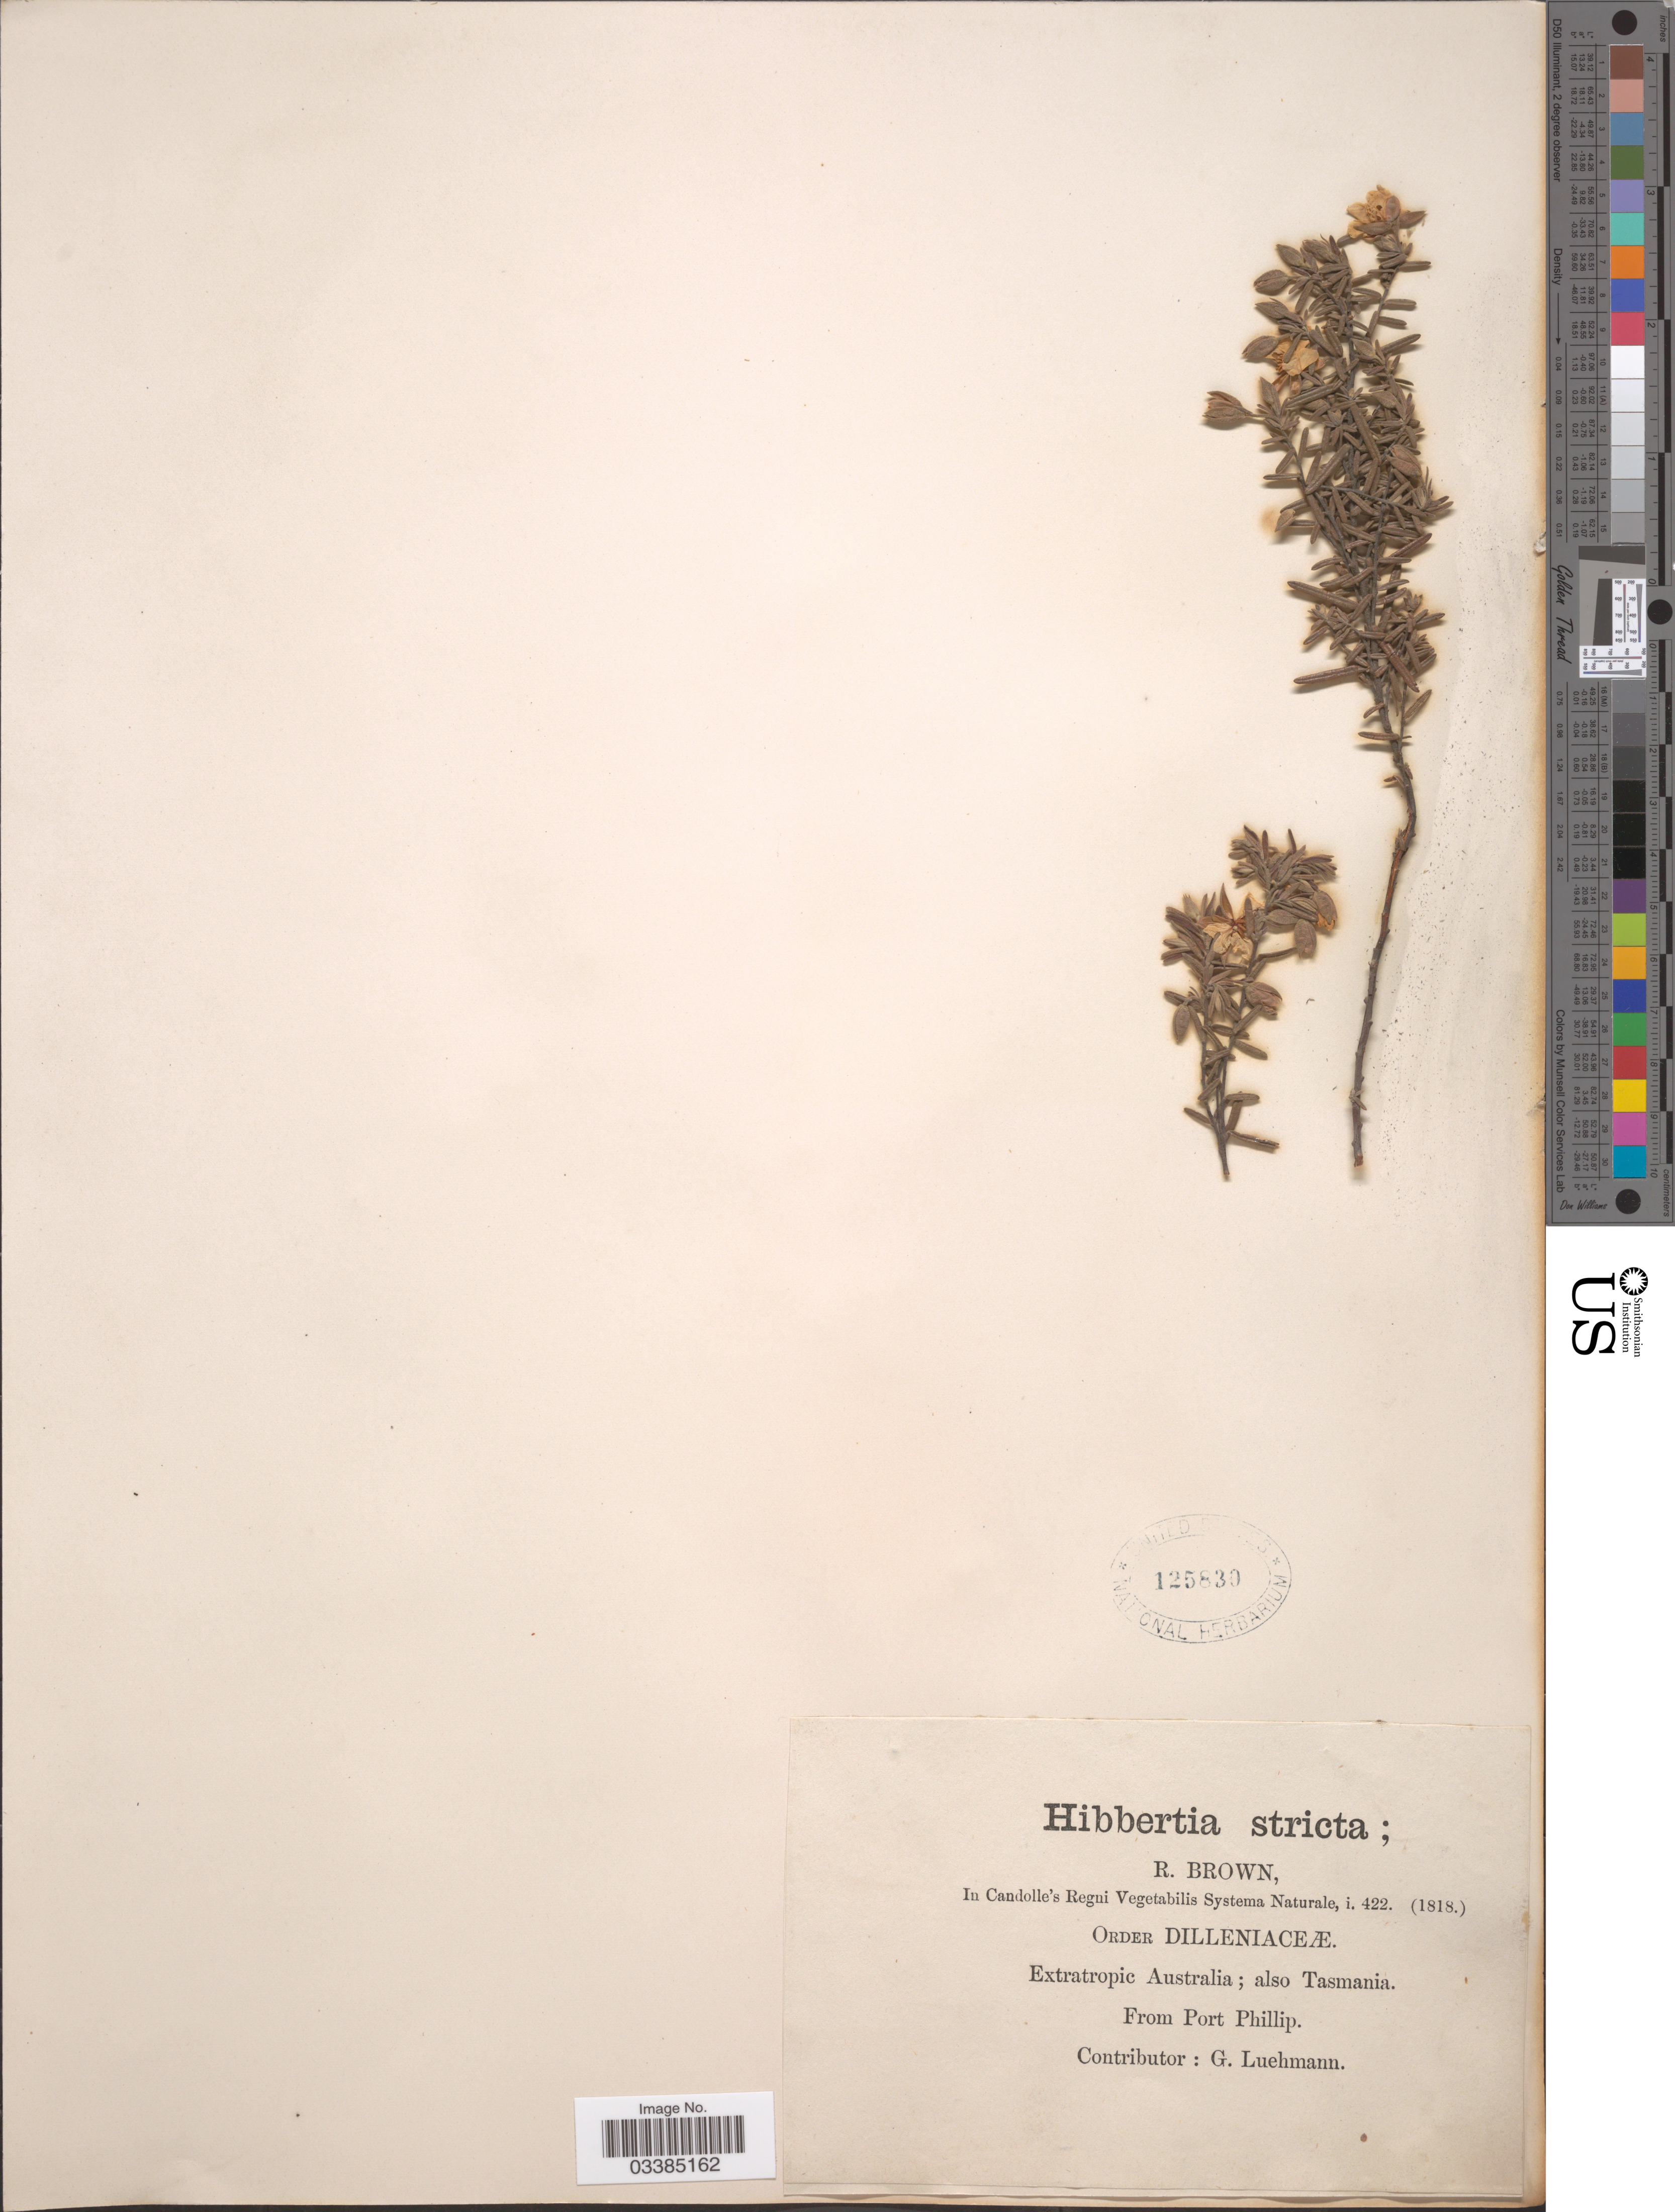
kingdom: Plantae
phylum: Tracheophyta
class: Magnoliopsida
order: Dilleniales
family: Dilleniaceae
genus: Hibbertia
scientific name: Hibbertia stricta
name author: R. Br. ex DC.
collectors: G. Luehmann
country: Australia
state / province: Tasmania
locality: Extratropic Australia; also Tasmania. From Port Phillip.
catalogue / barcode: US 125830